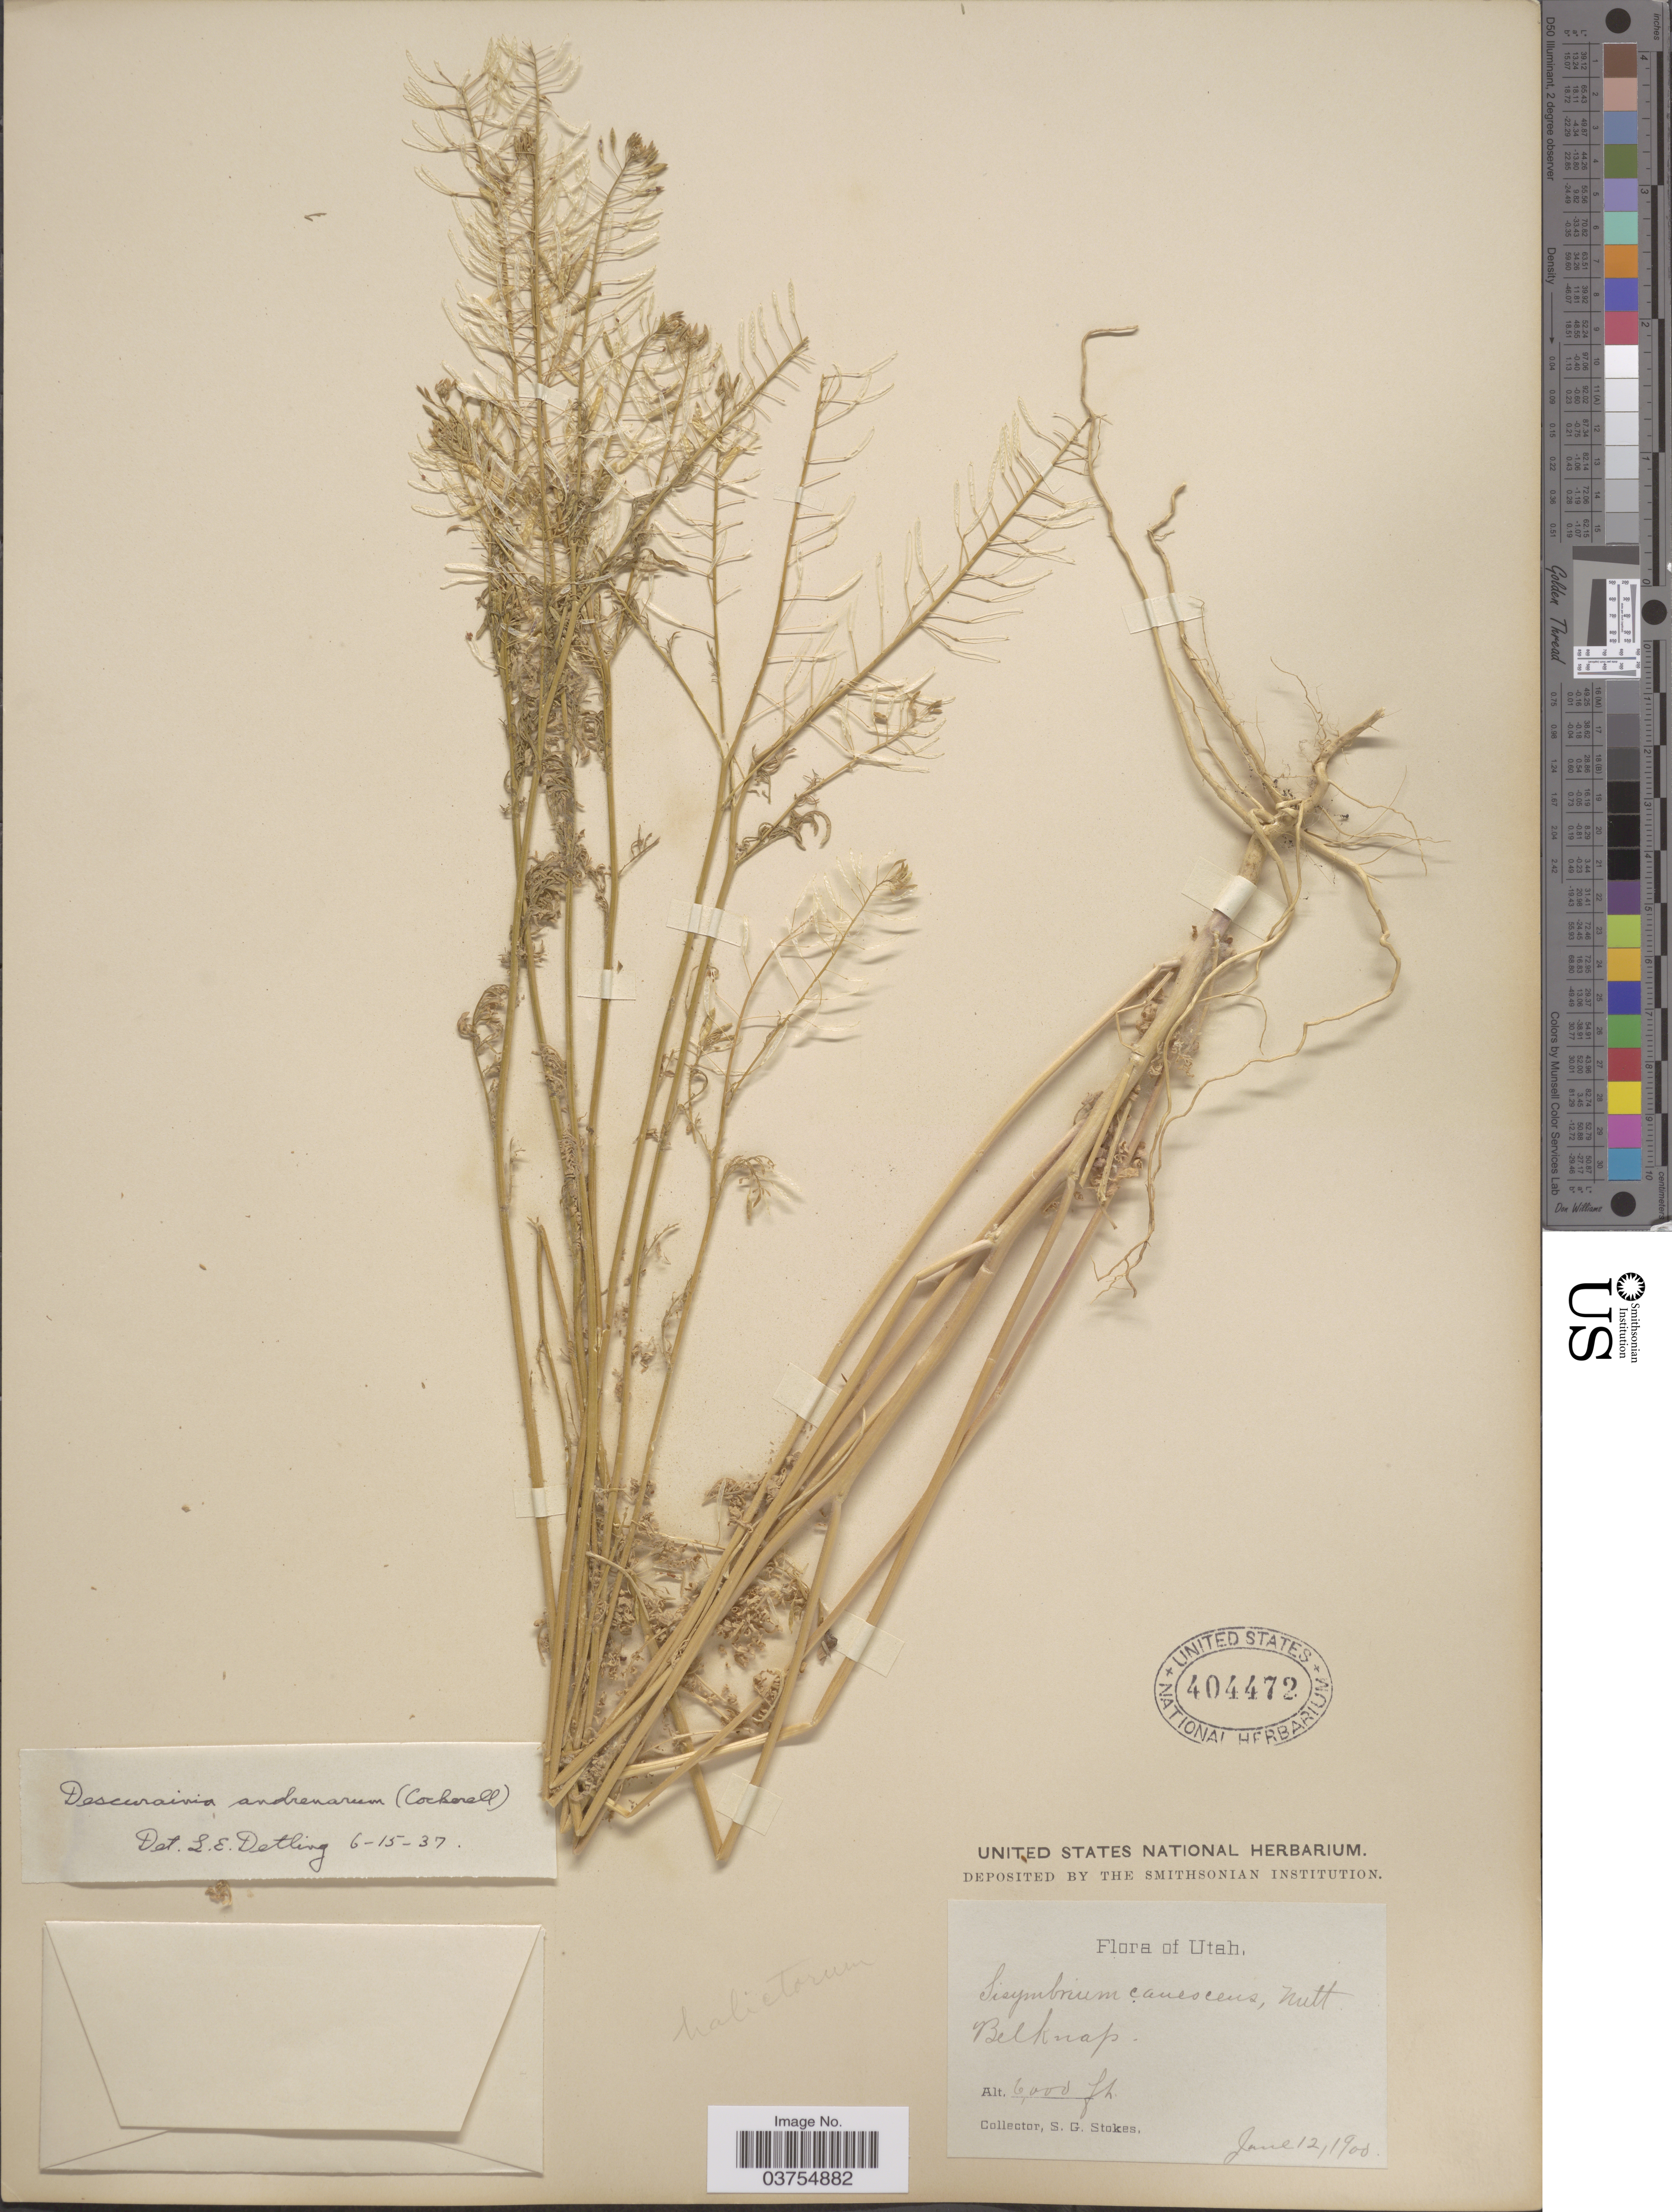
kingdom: Plantae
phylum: Tracheophyta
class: Magnoliopsida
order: Brassicales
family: Brassicaceae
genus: Descurainia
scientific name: Descurainia pinnata subsp. halictorum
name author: (Cockerell) Detling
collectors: S. G. Stokes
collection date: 1900-06-12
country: United States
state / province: Utah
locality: Belknap.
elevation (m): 1829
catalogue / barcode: US 404472